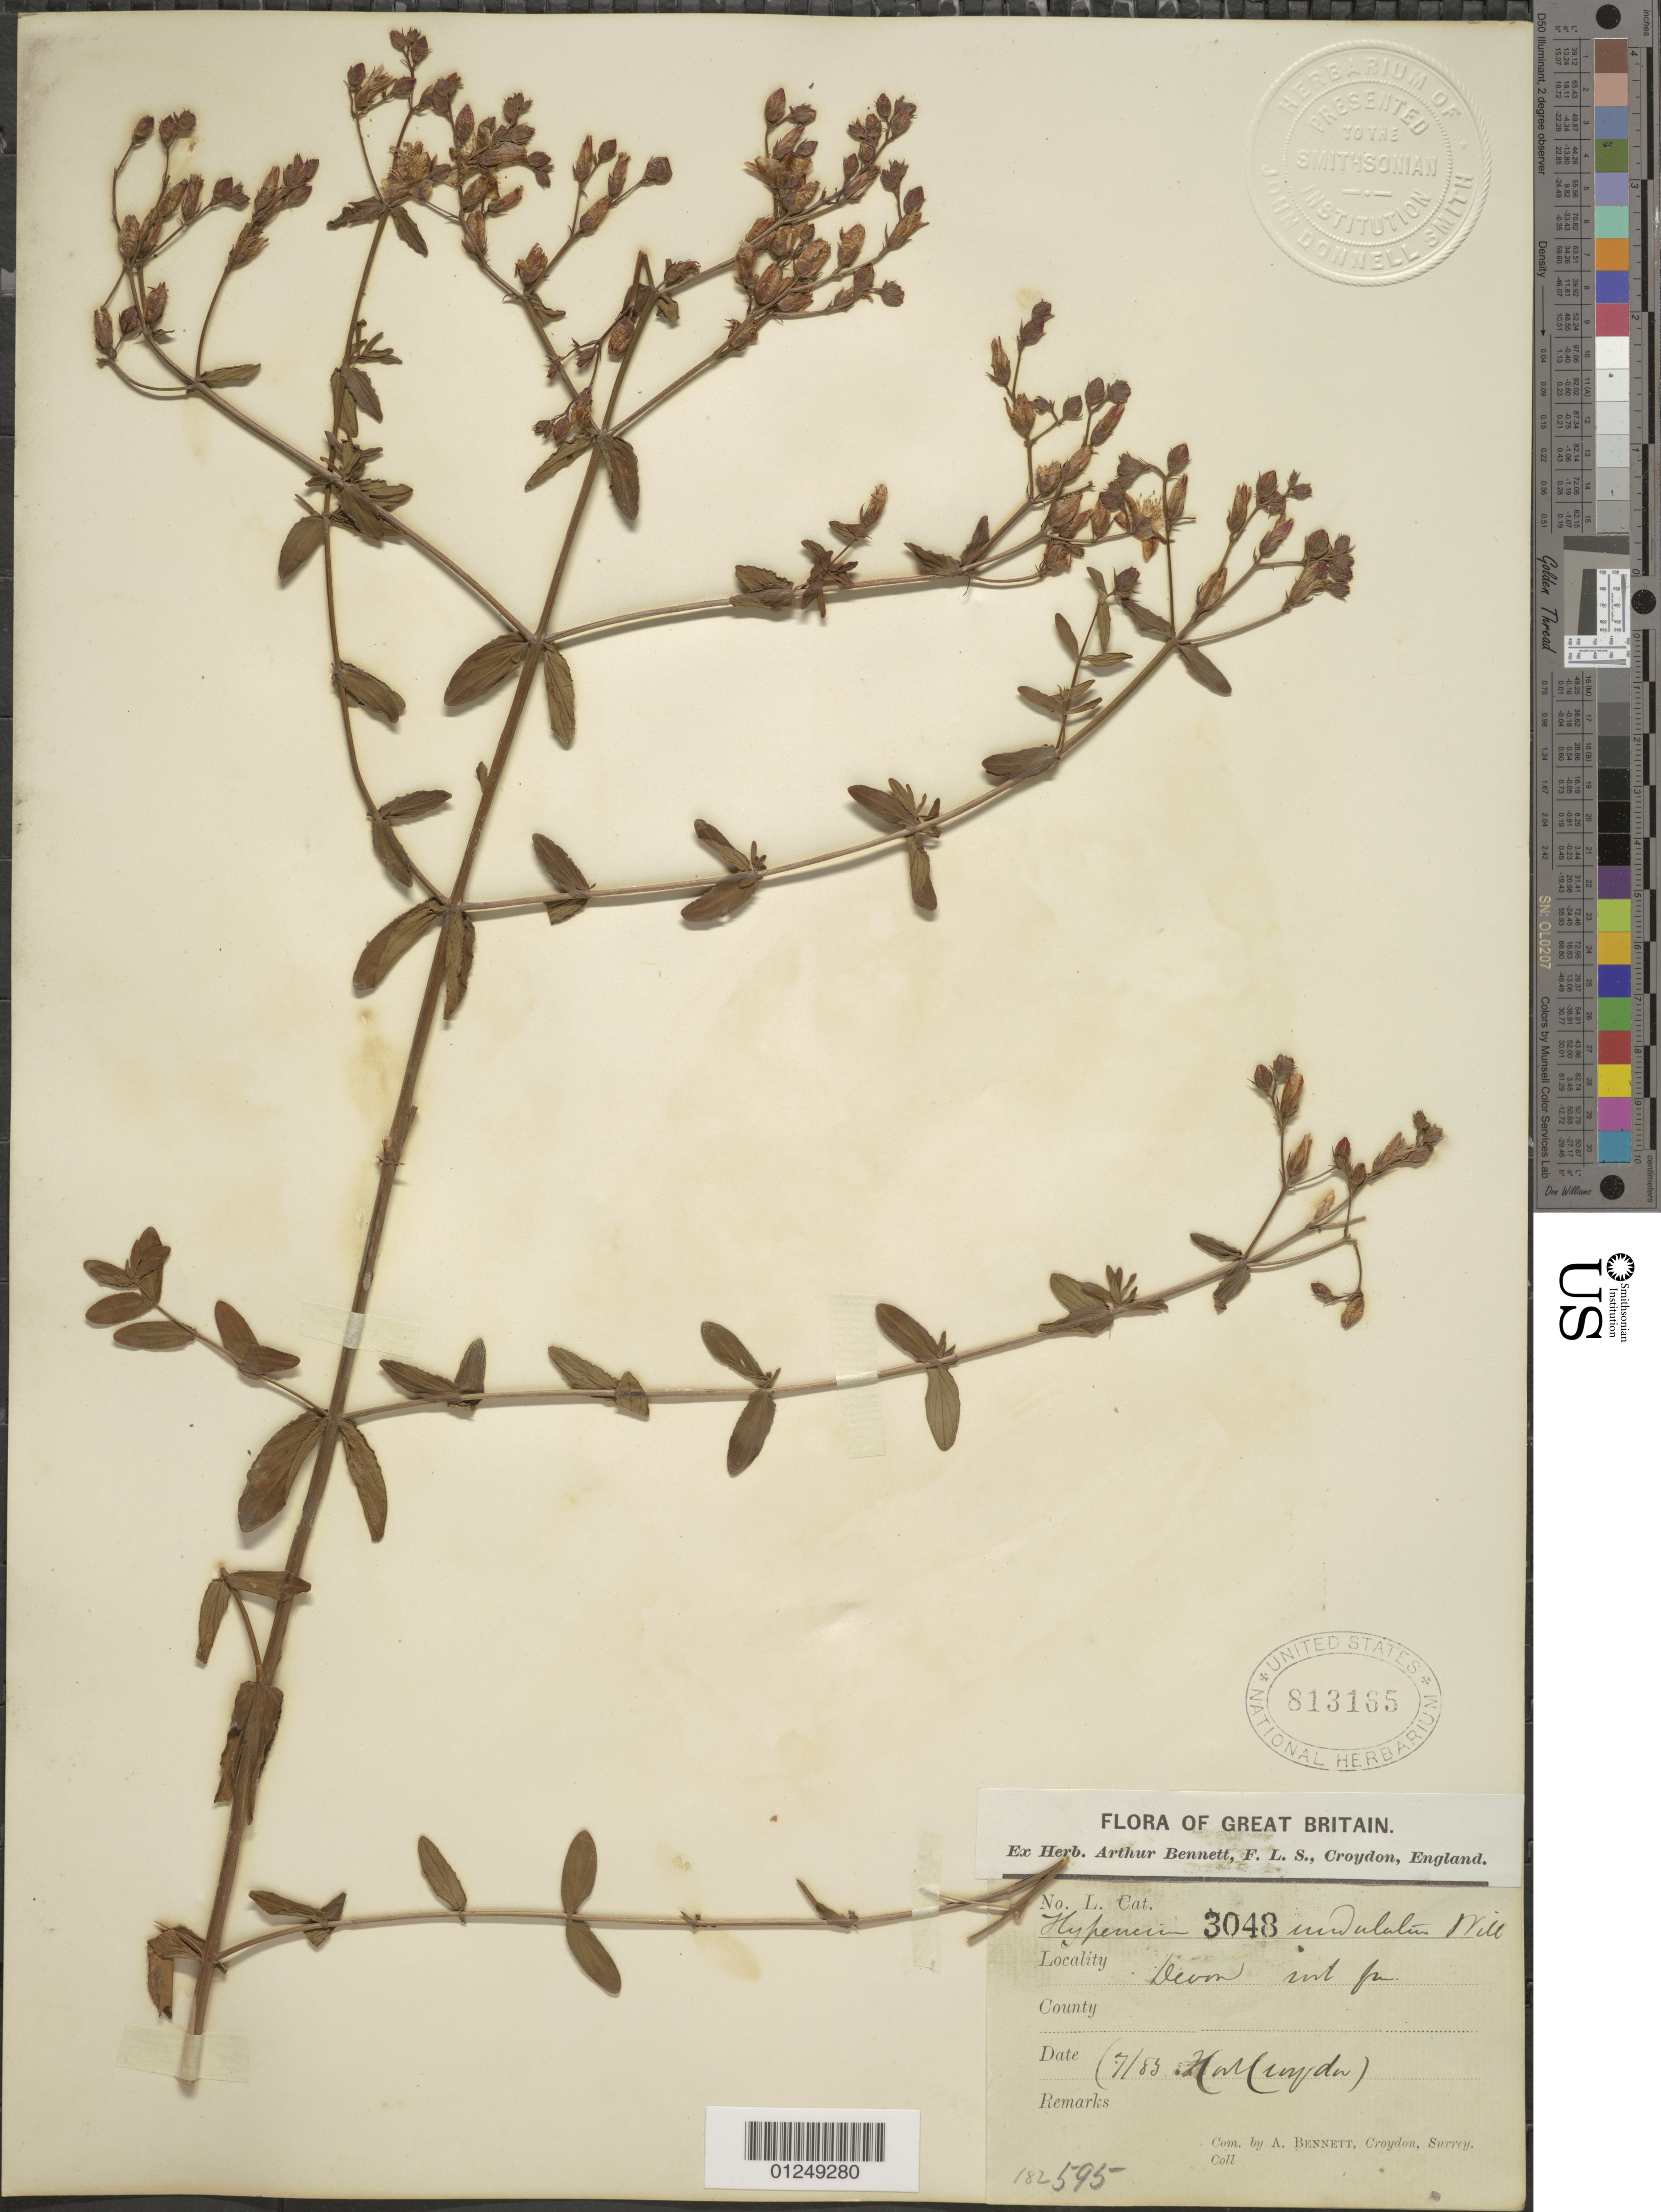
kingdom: Plantae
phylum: Tracheophyta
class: Magnoliopsida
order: Malpighiales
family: Hypericaceae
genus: Hypericum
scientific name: Hypericum undulatum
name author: Willd.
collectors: ex herb. Arthur Bennett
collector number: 3048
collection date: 1885-07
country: United Kingdom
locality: Great Britain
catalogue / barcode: US 813165